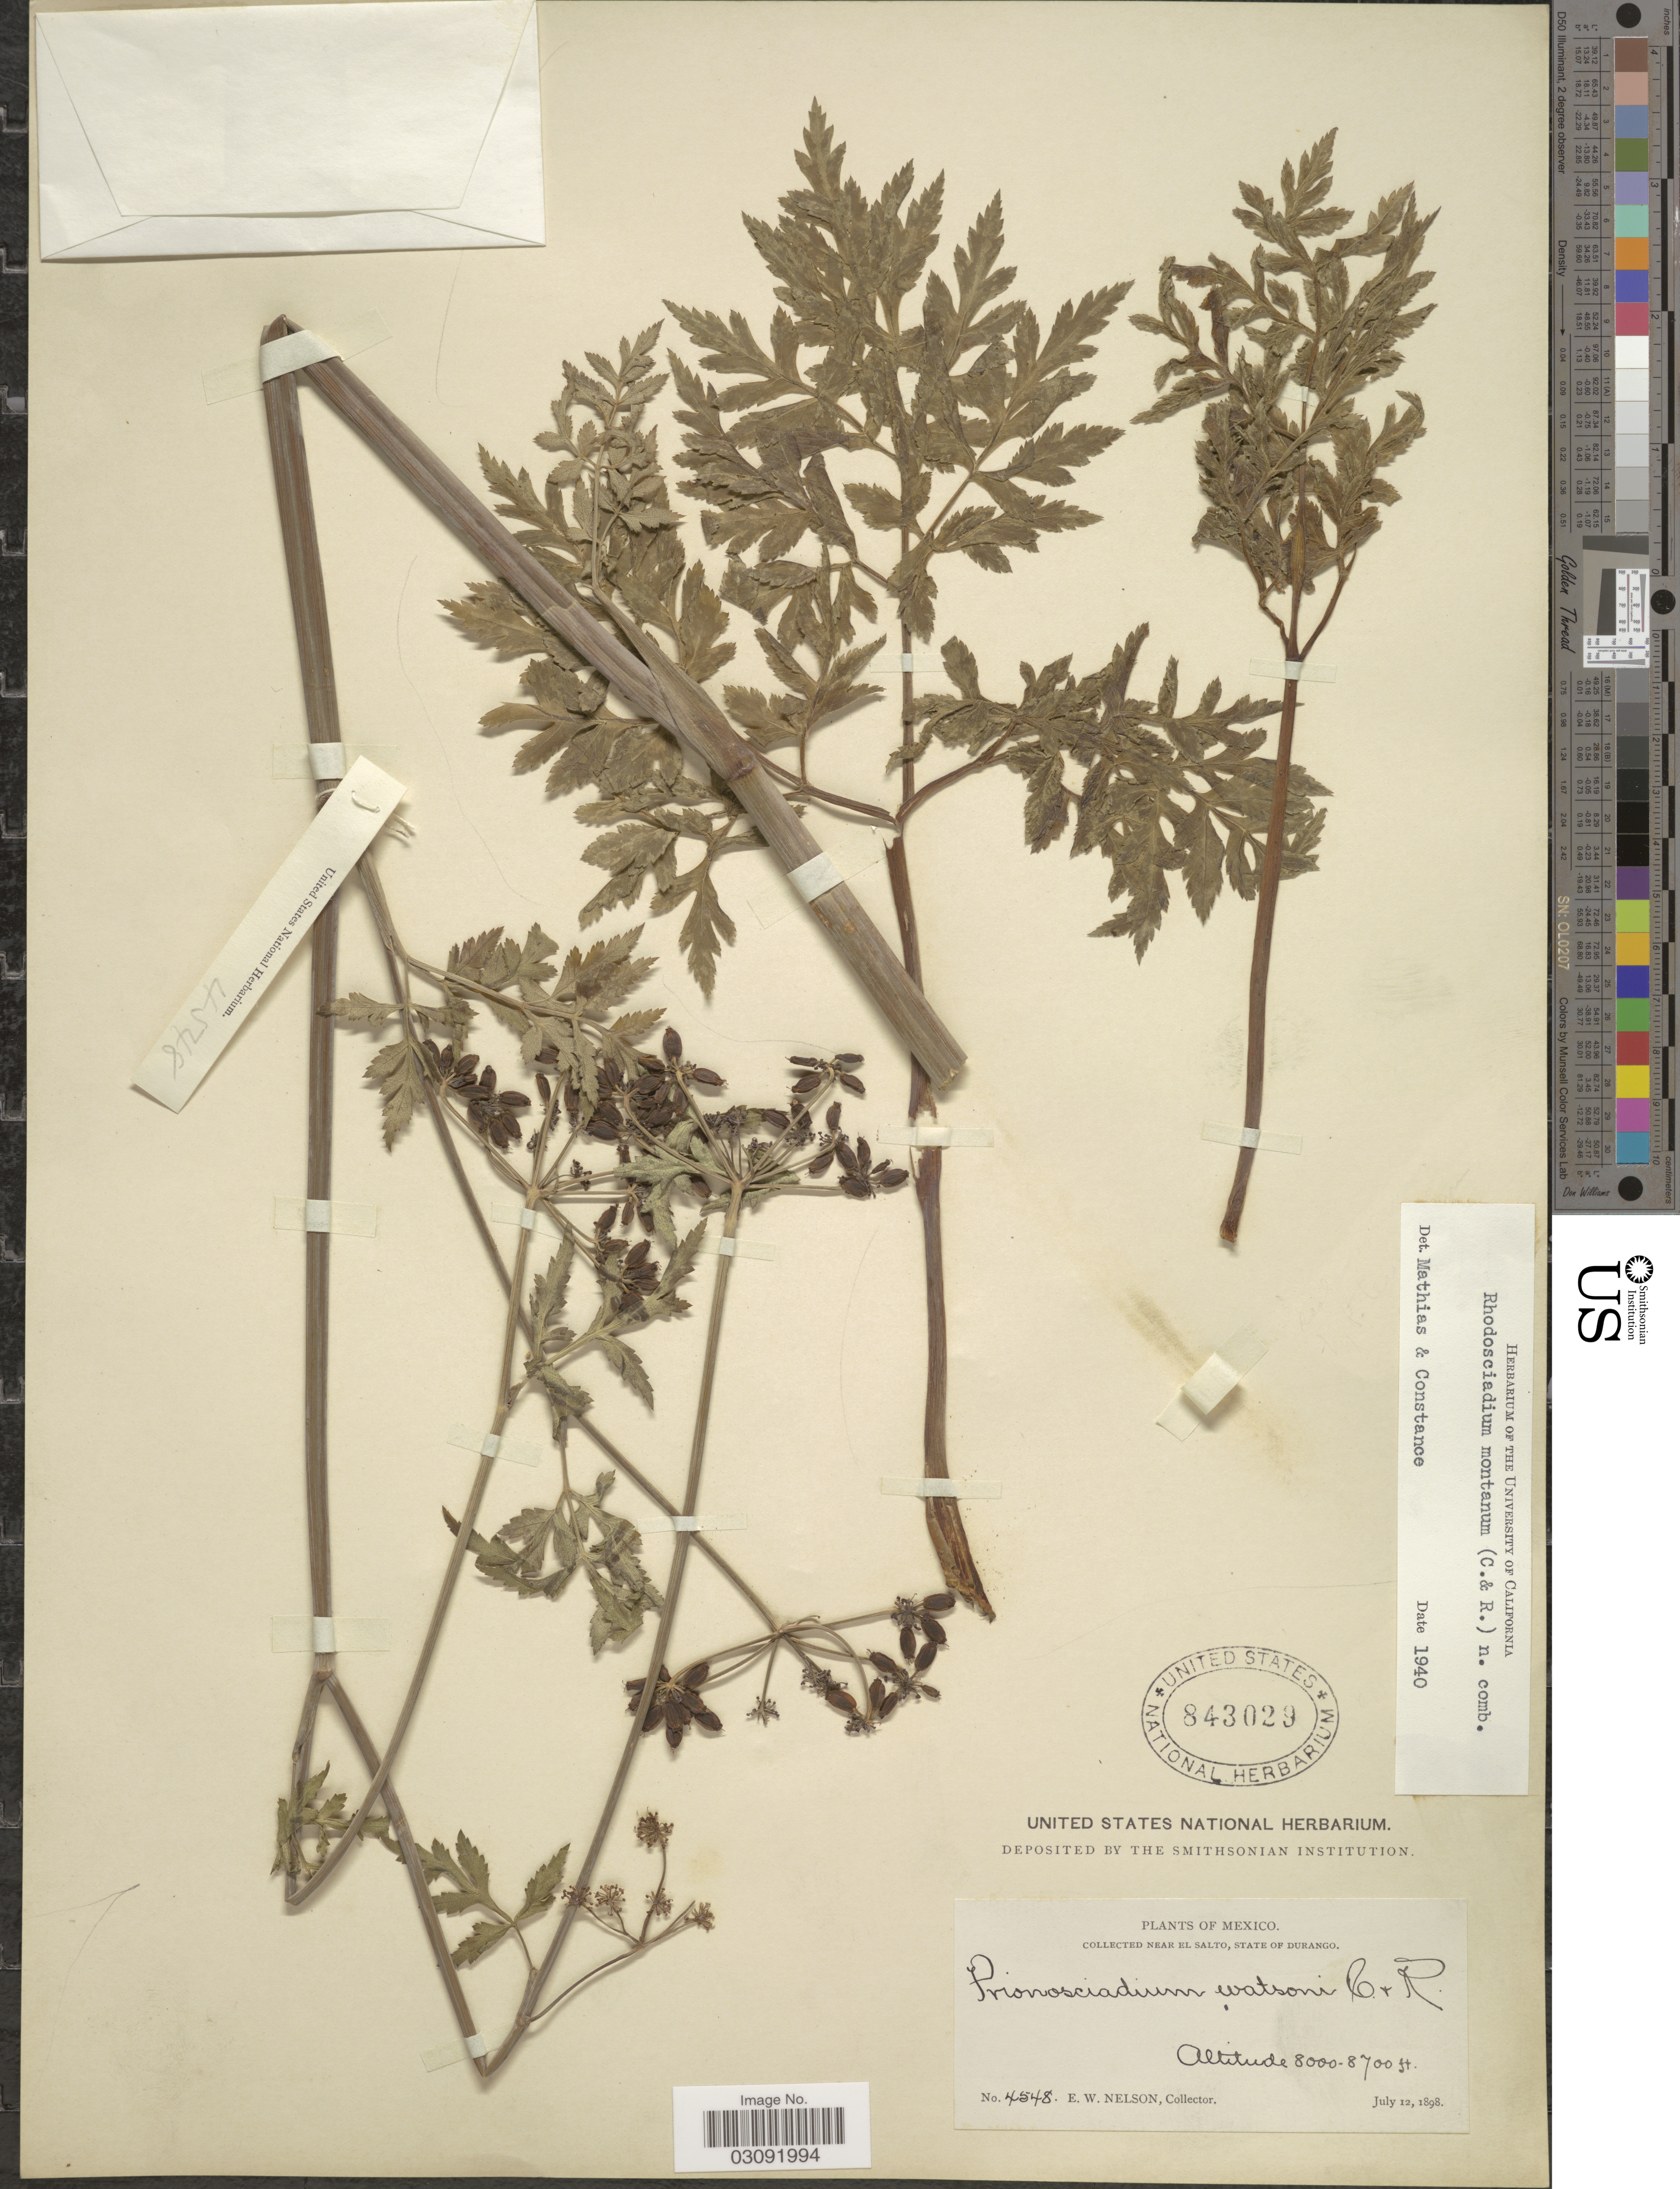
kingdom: Plantae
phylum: Tracheophyta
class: Magnoliopsida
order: Apiales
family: Apiaceae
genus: Rhodosciadium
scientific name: Rhodosciadium montanum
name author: (J.M. Coult. & Rose) Mathias & Constance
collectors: E. W. Nelson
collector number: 4548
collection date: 1898-07-12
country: Mexico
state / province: Durango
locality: Near El Salto.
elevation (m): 2438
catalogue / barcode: US 843029